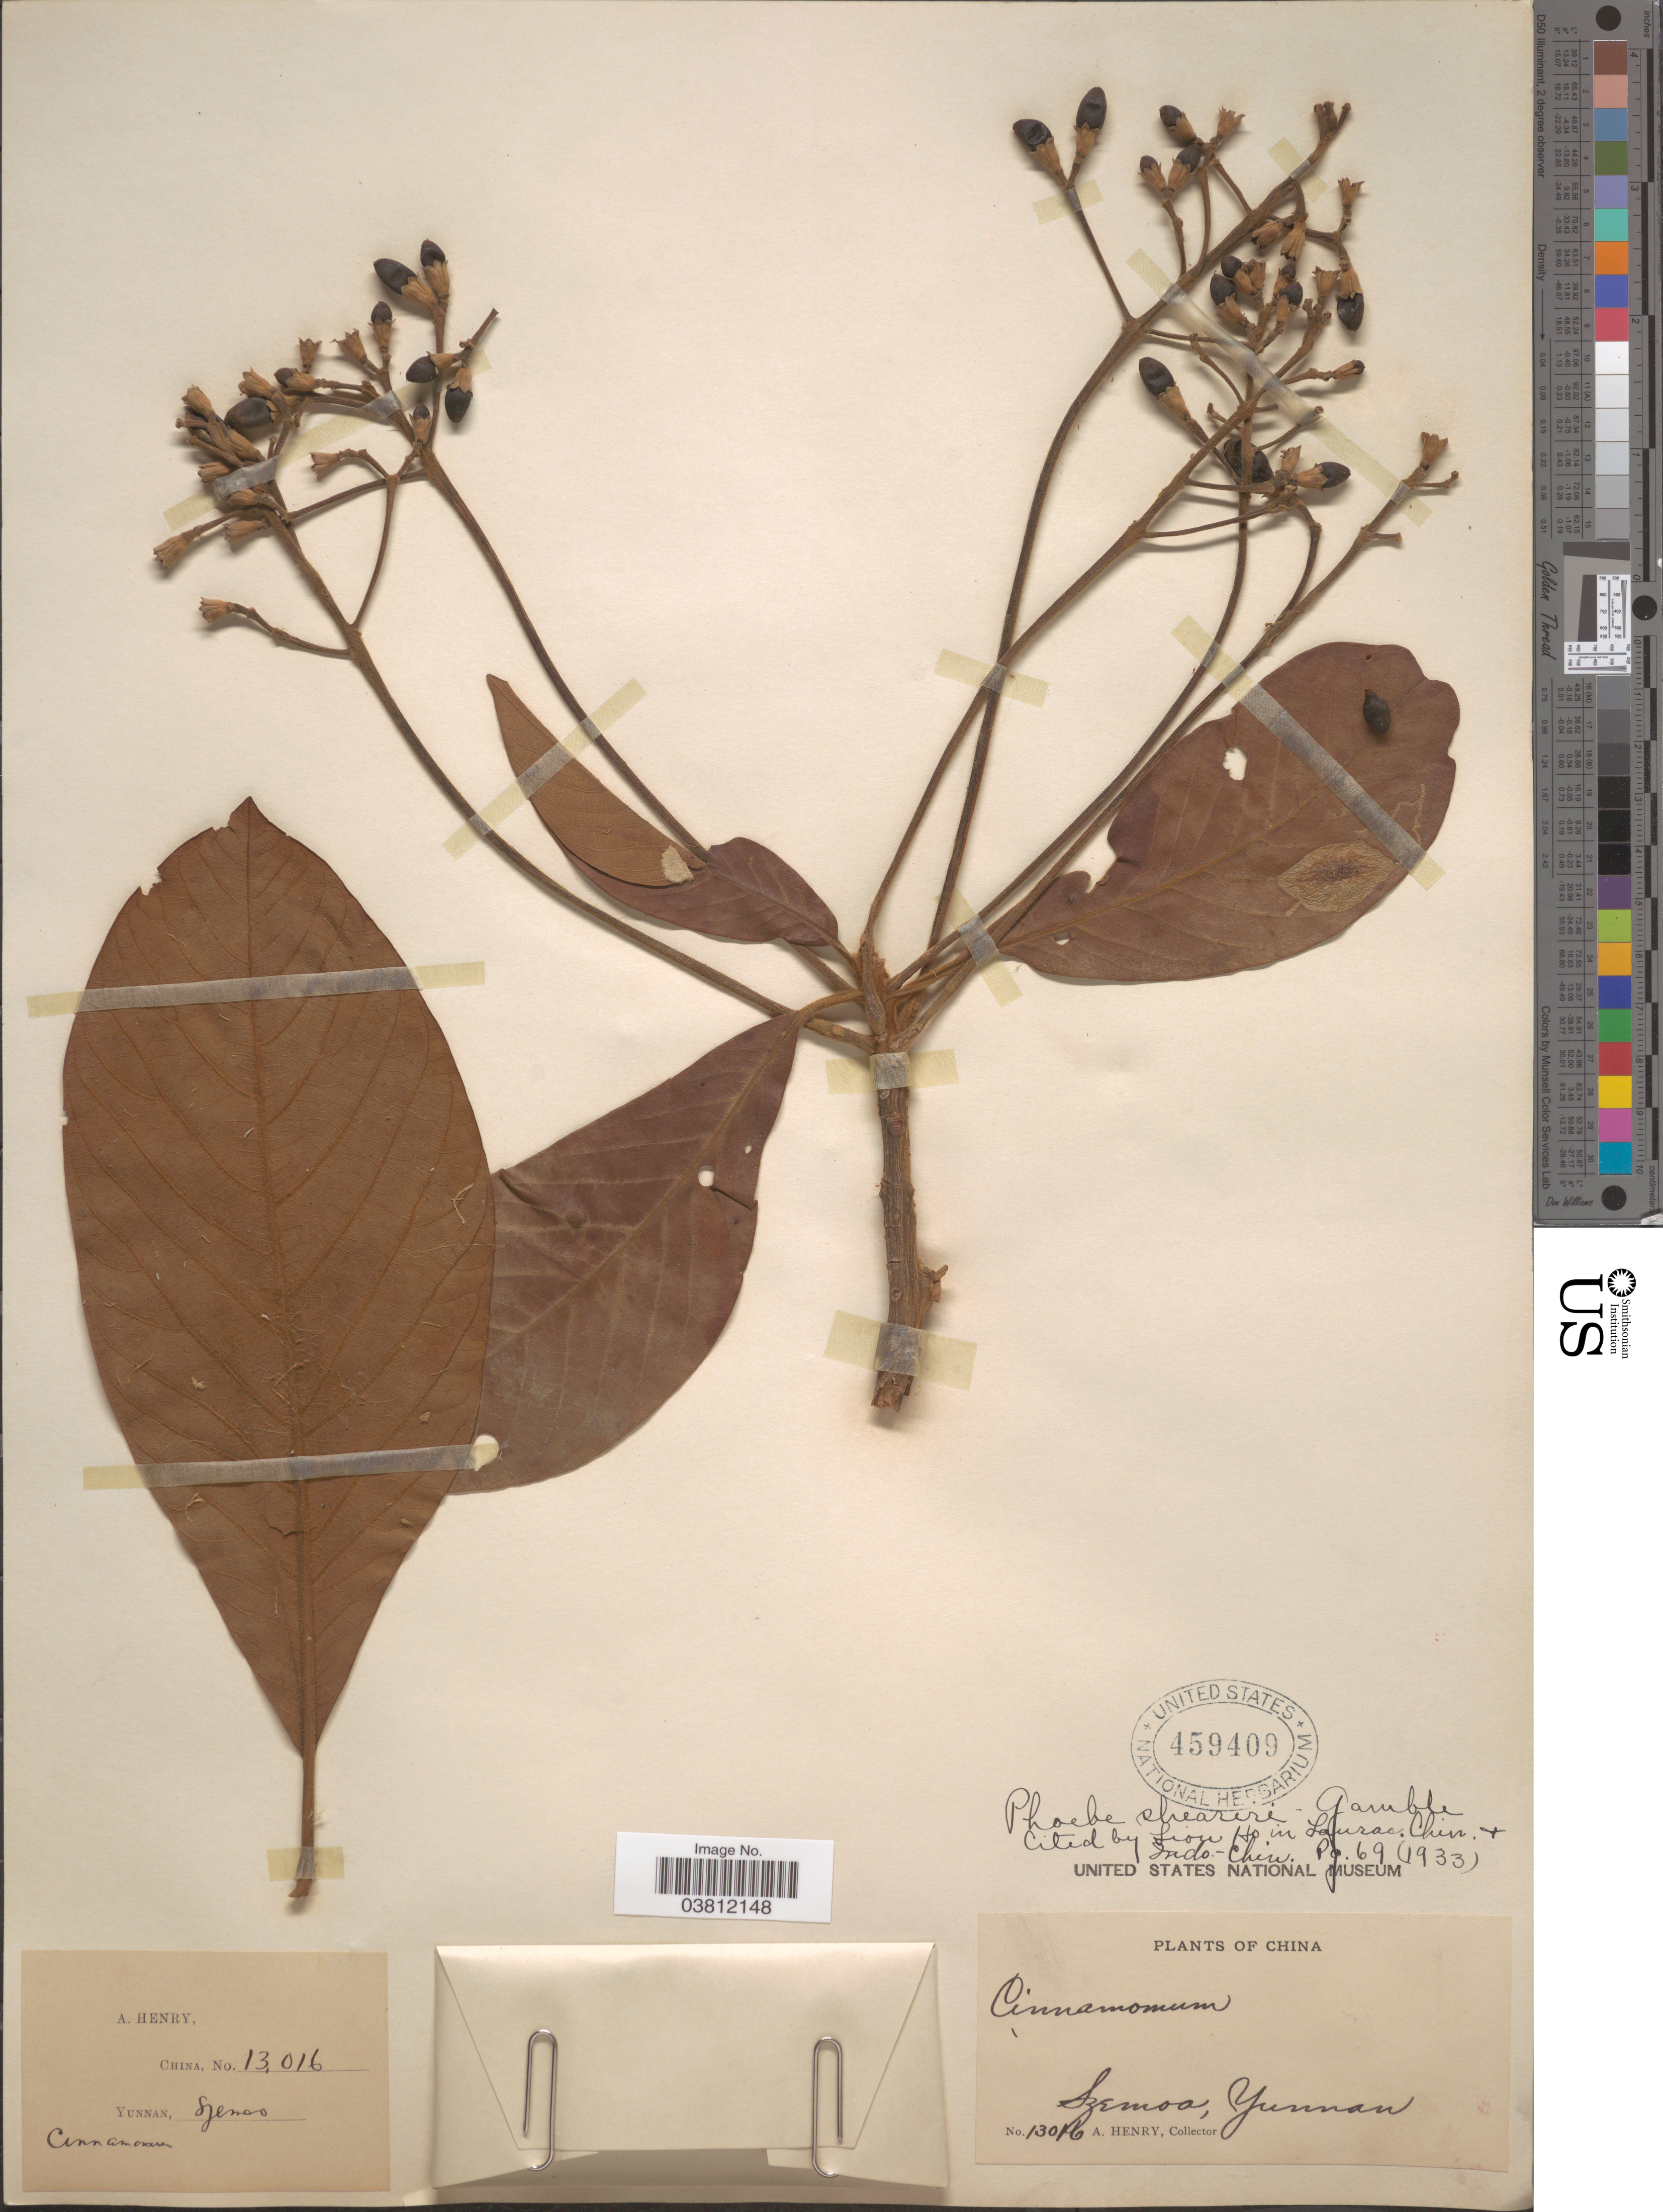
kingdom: Plantae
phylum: Tracheophyta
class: Magnoliopsida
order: Laurales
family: Lauraceae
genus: Phoebe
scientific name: Phoebe sheareri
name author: (Hemsl.) Gamble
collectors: A. Henry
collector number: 13016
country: China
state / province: Yunnan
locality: Szemoa.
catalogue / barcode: US 459409